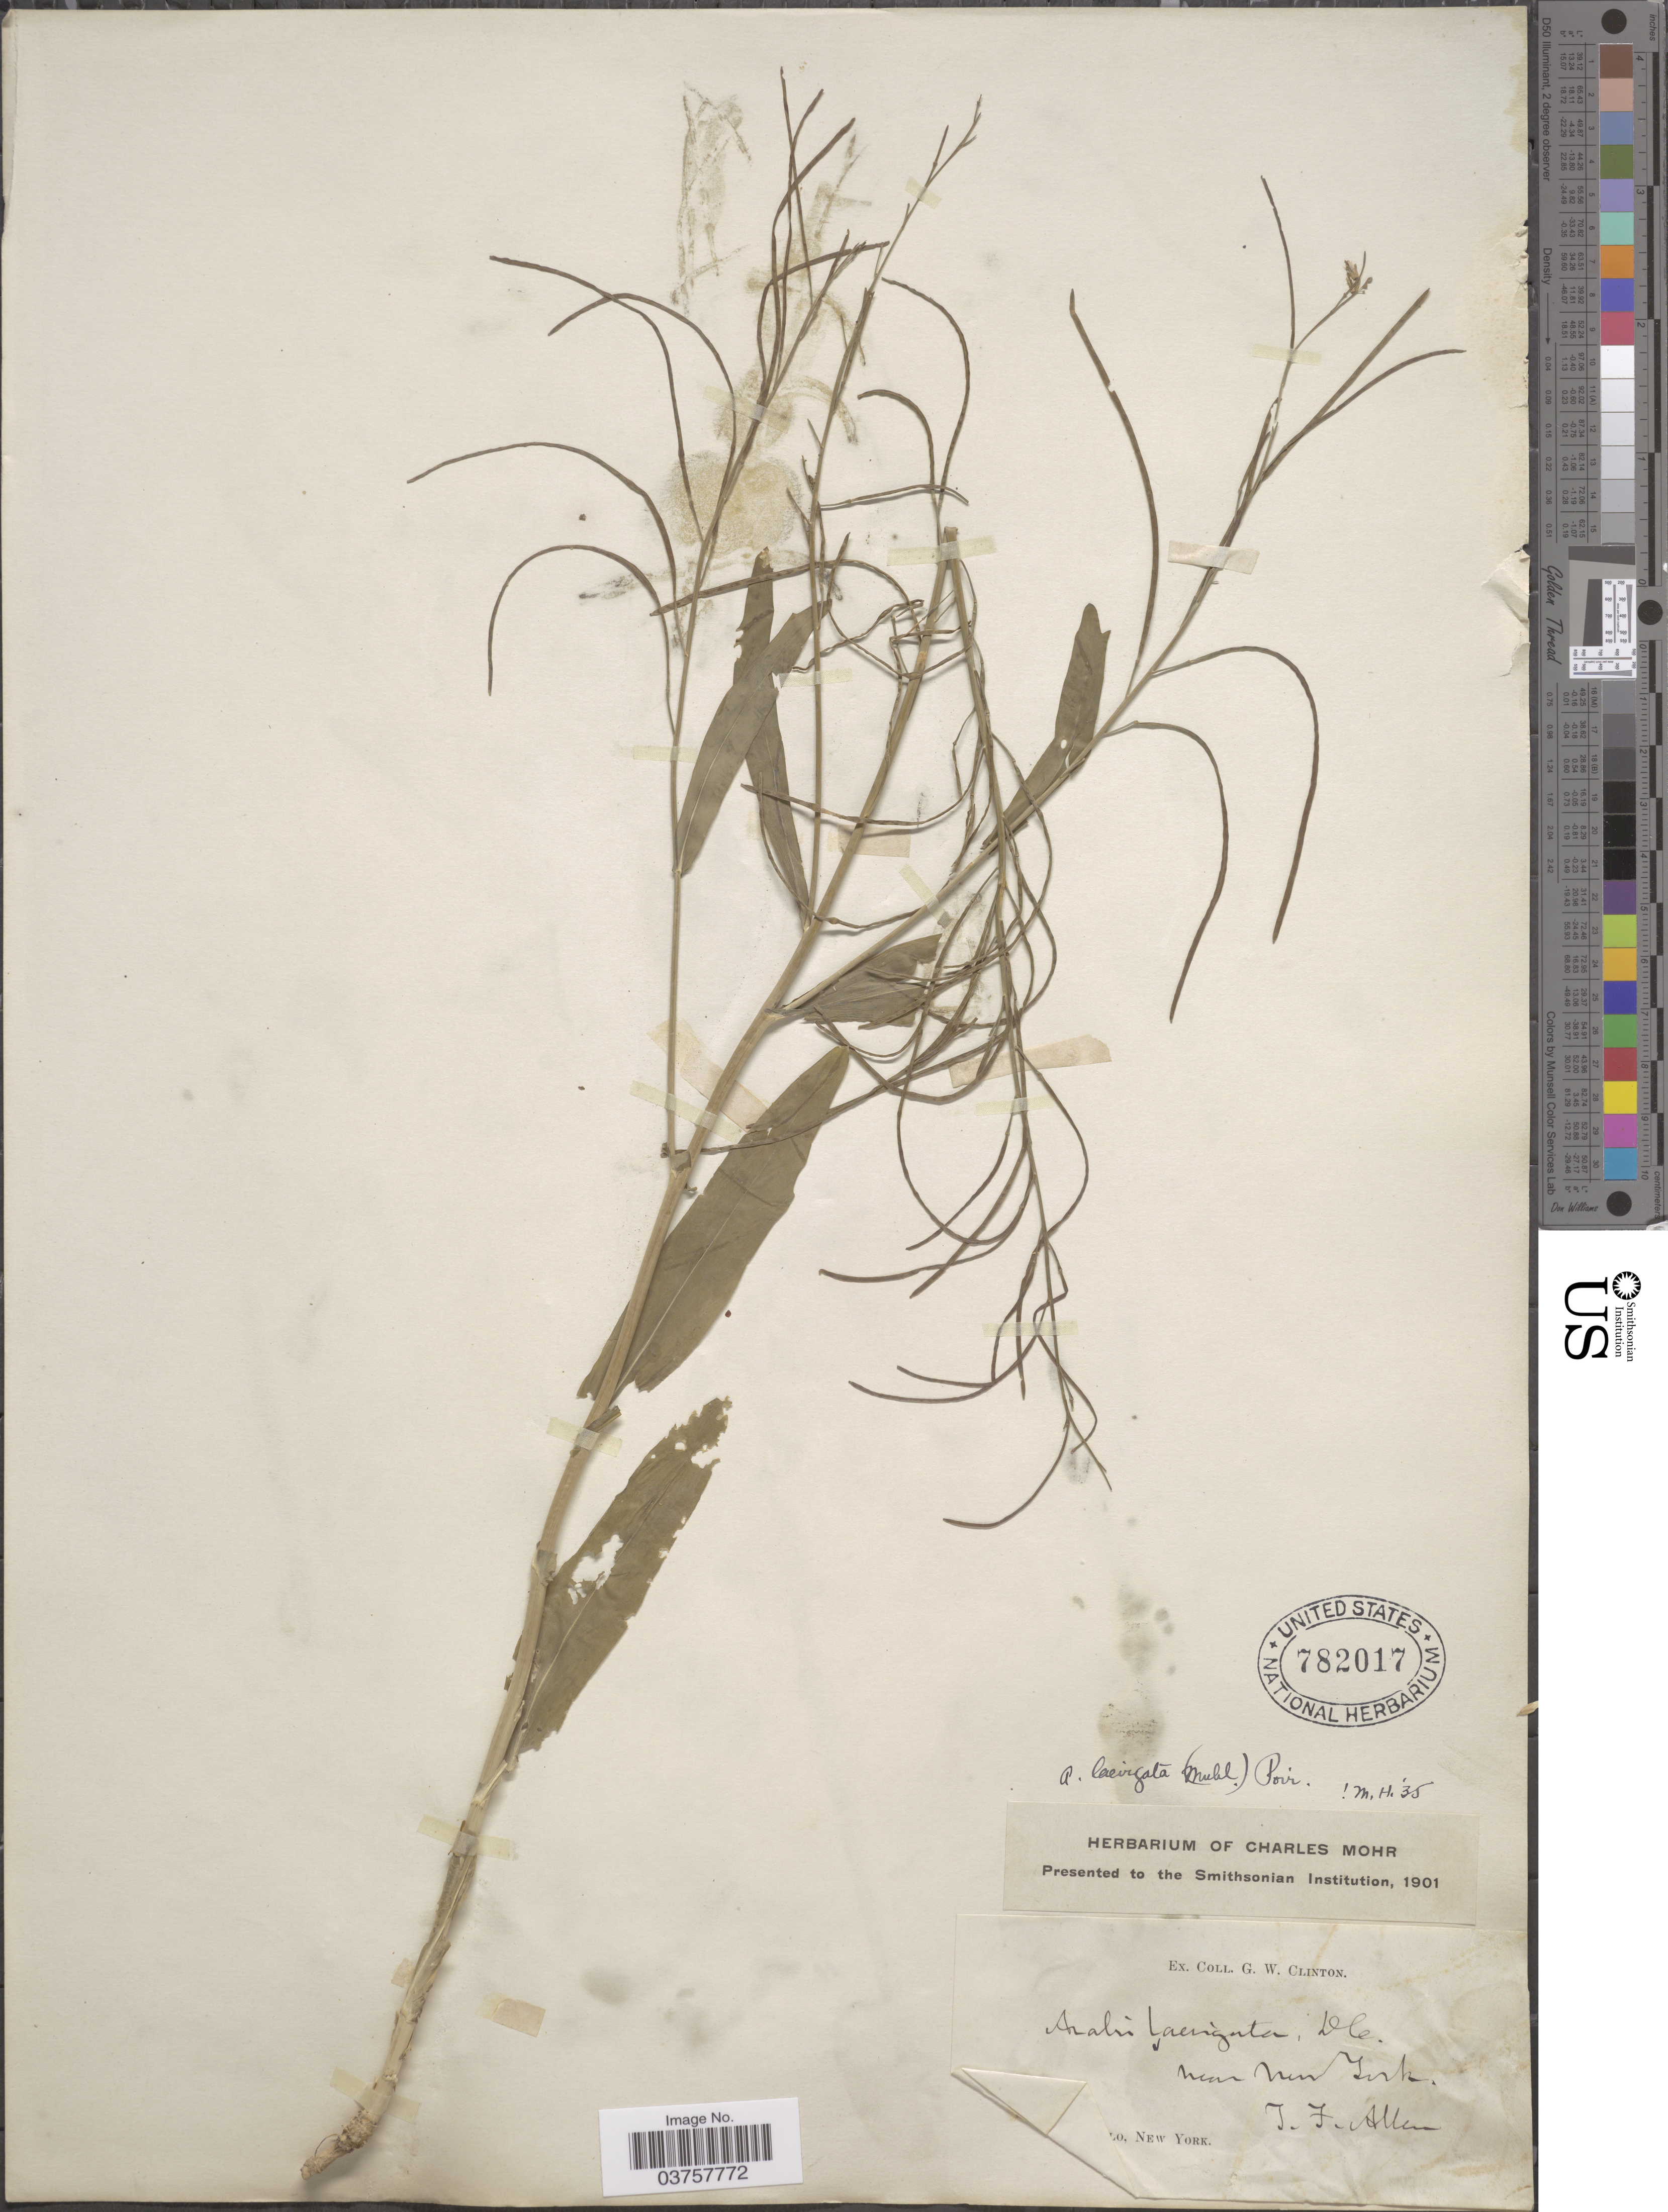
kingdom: Plantae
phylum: Tracheophyta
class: Magnoliopsida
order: Brassicales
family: Brassicaceae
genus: Arabis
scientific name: Arabis laevigata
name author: (Muhl. ex Willd.) Poir.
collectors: G. W. Clinton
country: United States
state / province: New York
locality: Near New York.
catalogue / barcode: US 782017